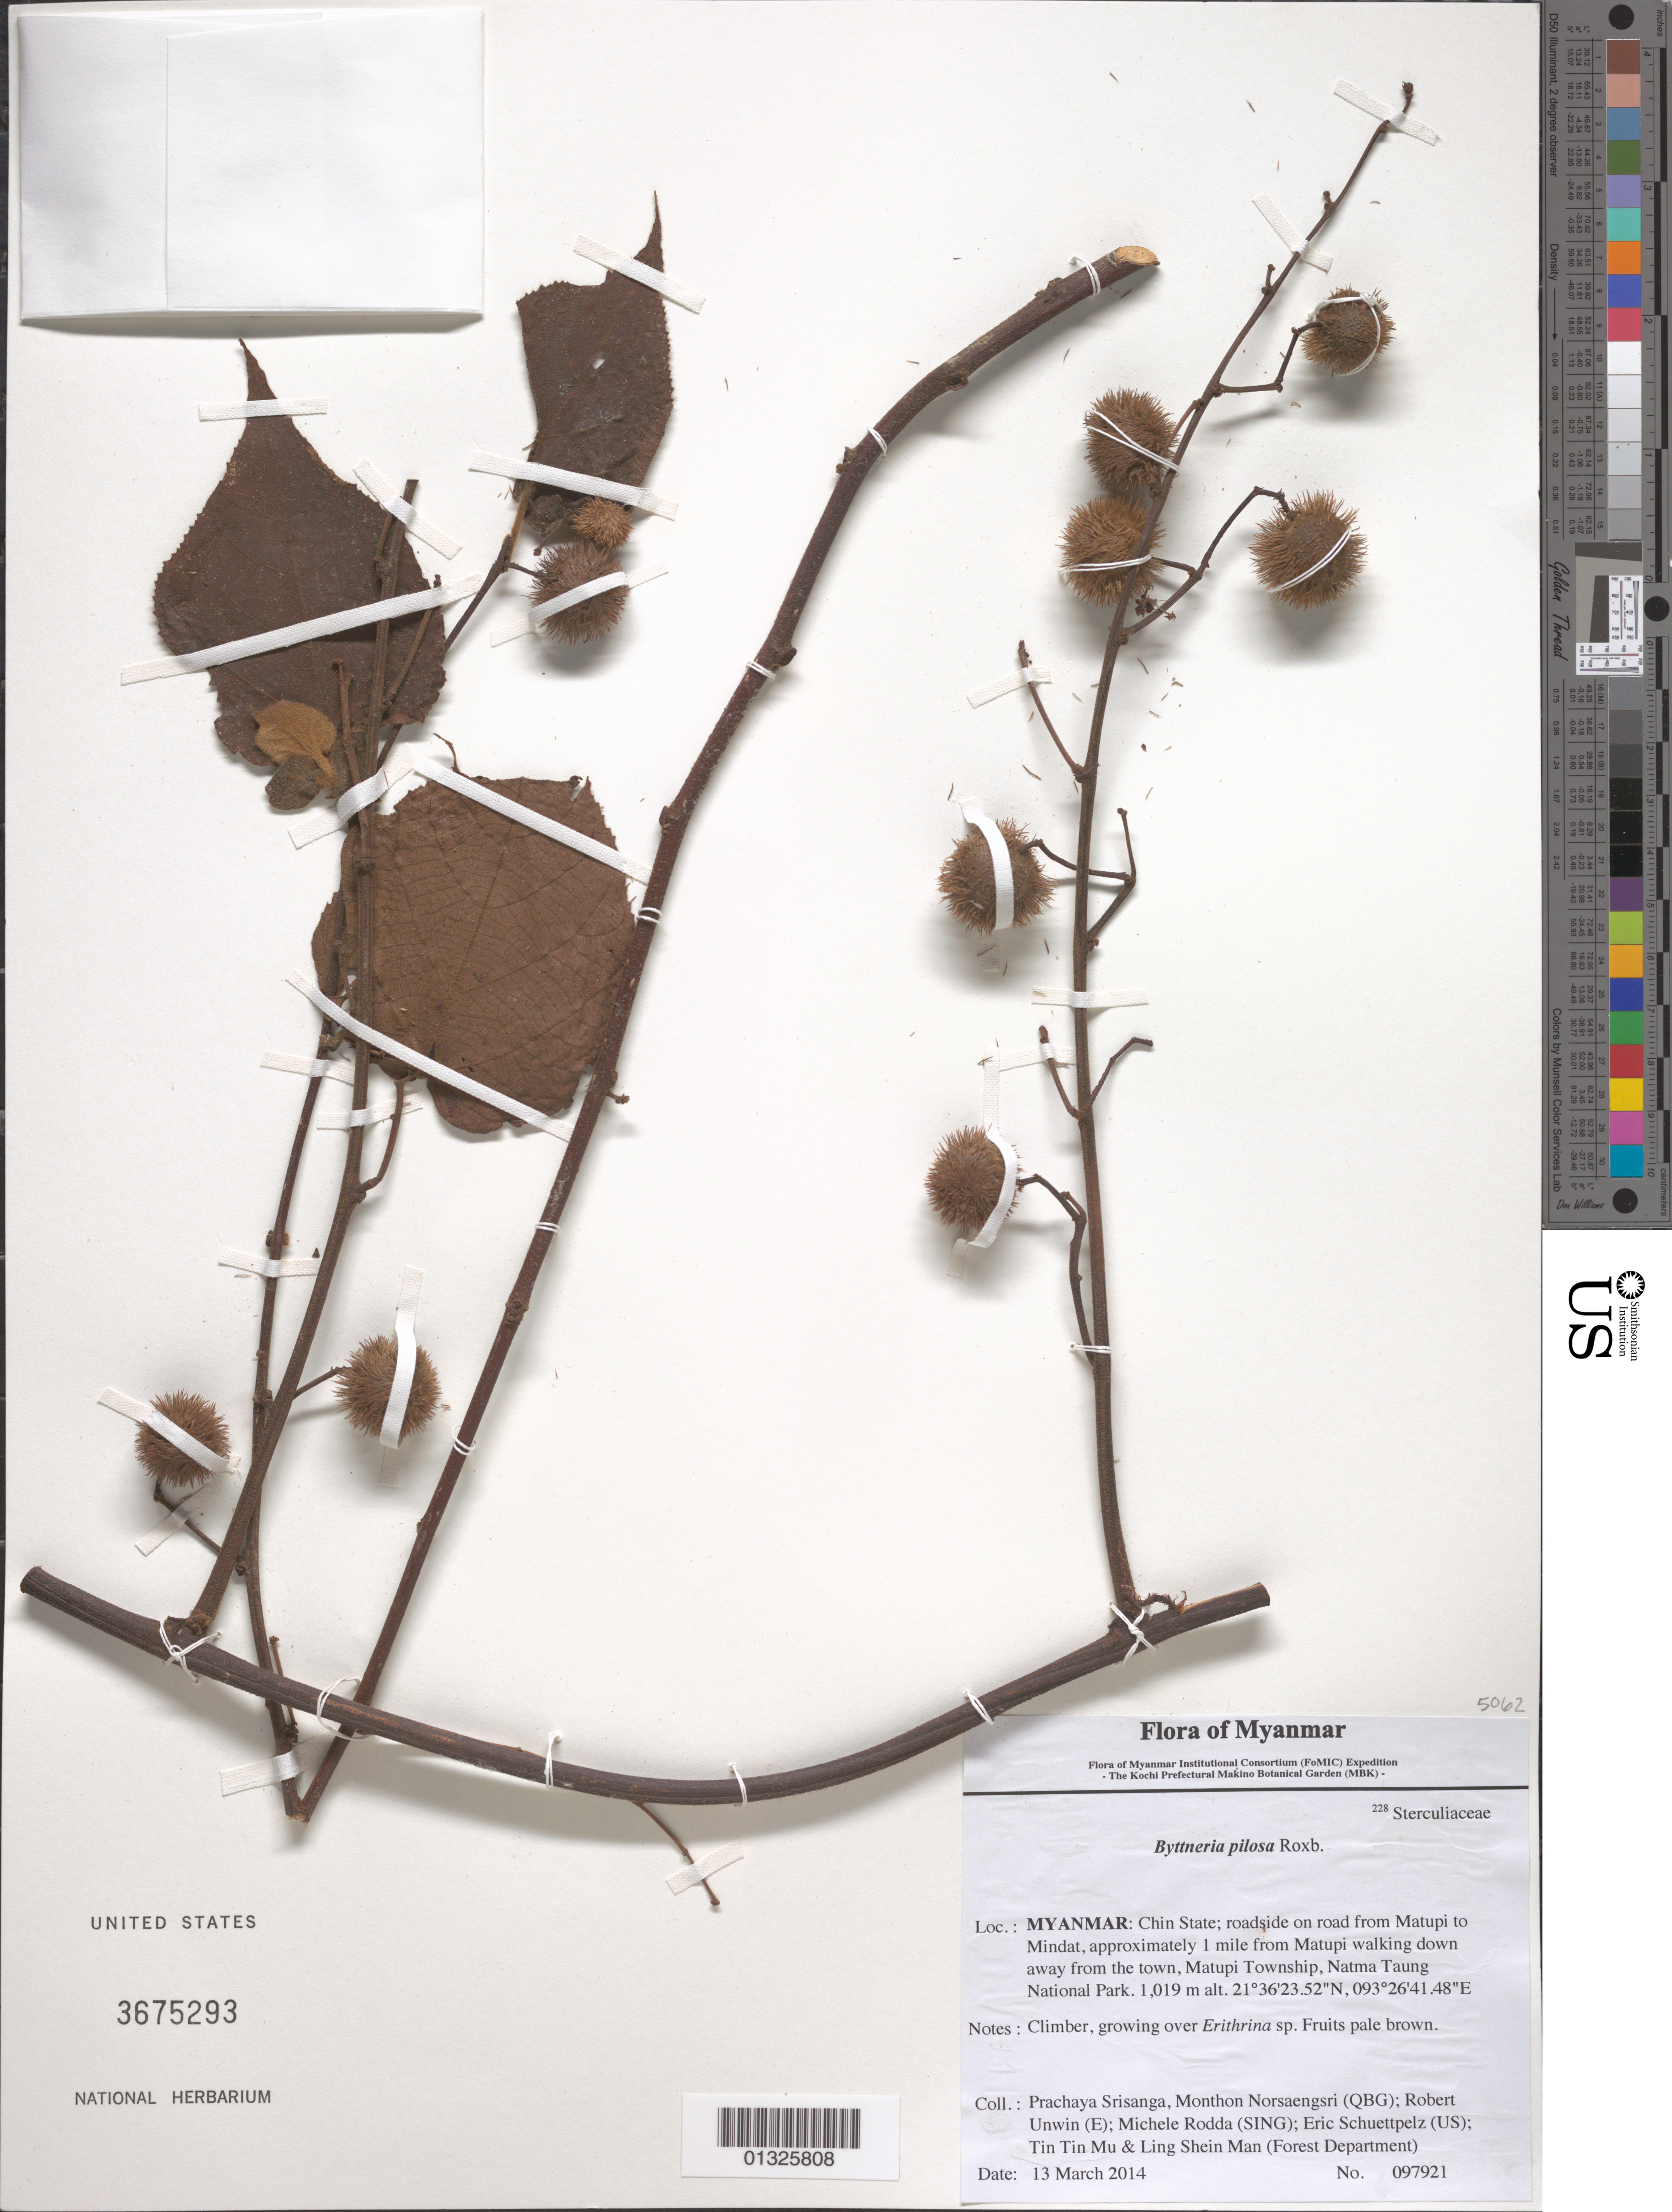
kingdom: Plantae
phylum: Tracheophyta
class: Magnoliopsida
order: Malvales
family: Malvaceae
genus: Ayenia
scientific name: Ayenia elegans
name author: (Ridl.) Deroliya & S.L. Meena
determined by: Dorr, L. J., (BOT), Smithsonian Institution - National Museum of Natural History (UNITED STATES)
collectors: P. Srisanga, M. Norsaengsri, R. Unwin, M. Rodda, E. Schuettpelz, Tin Tin Mu & Ling Shein Man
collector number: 97921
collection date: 2014-03-13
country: Myanmar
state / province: Chin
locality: Roadside on road from Matupi to Mindat, approximately 1 mile from Matupi walking down away from the town, Matupi Township, Natma Taung National Park.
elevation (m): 1019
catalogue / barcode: US 3675293